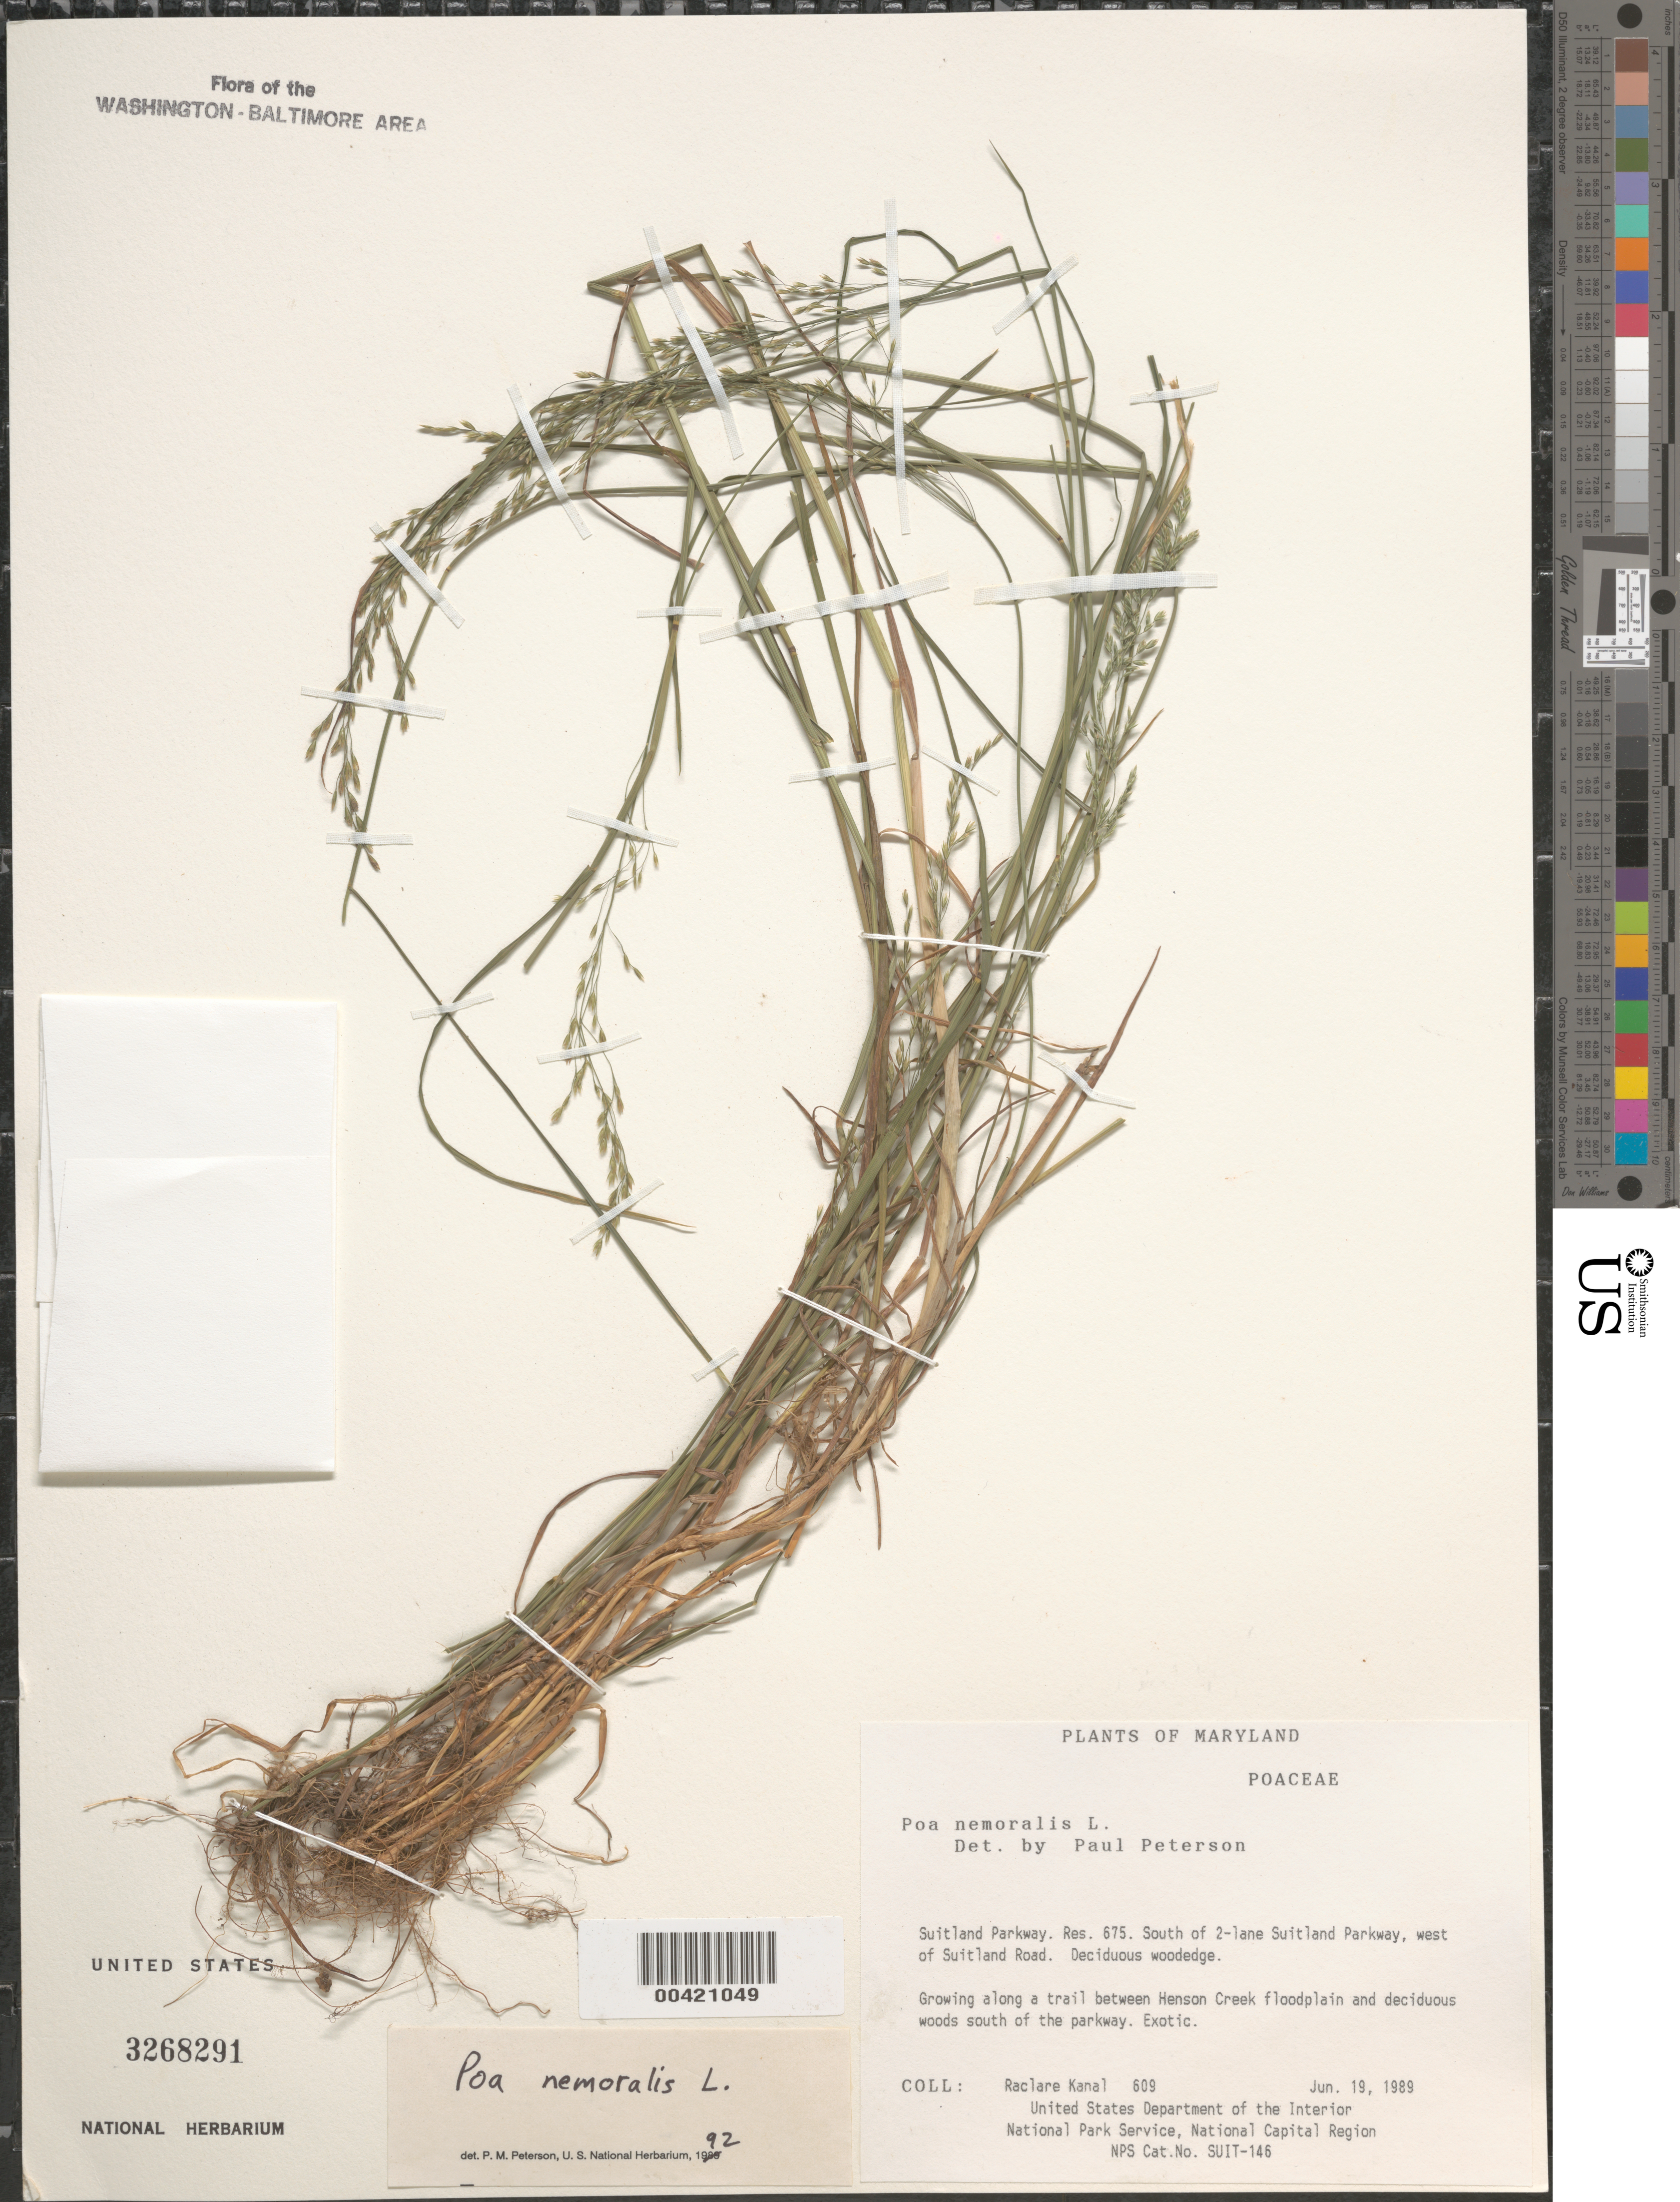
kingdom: Plantae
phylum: Tracheophyta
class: Liliopsida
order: Poales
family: Poaceae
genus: Poa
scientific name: Poa nemoralis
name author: L.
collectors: R. Kanal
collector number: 609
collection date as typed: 19 Jun 1989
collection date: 1989-06-19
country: United States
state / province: Maryland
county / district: Prince George's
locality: Suitland Parkway, S of Suitland Parkway, W of Suitland Road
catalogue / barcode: US 3268291